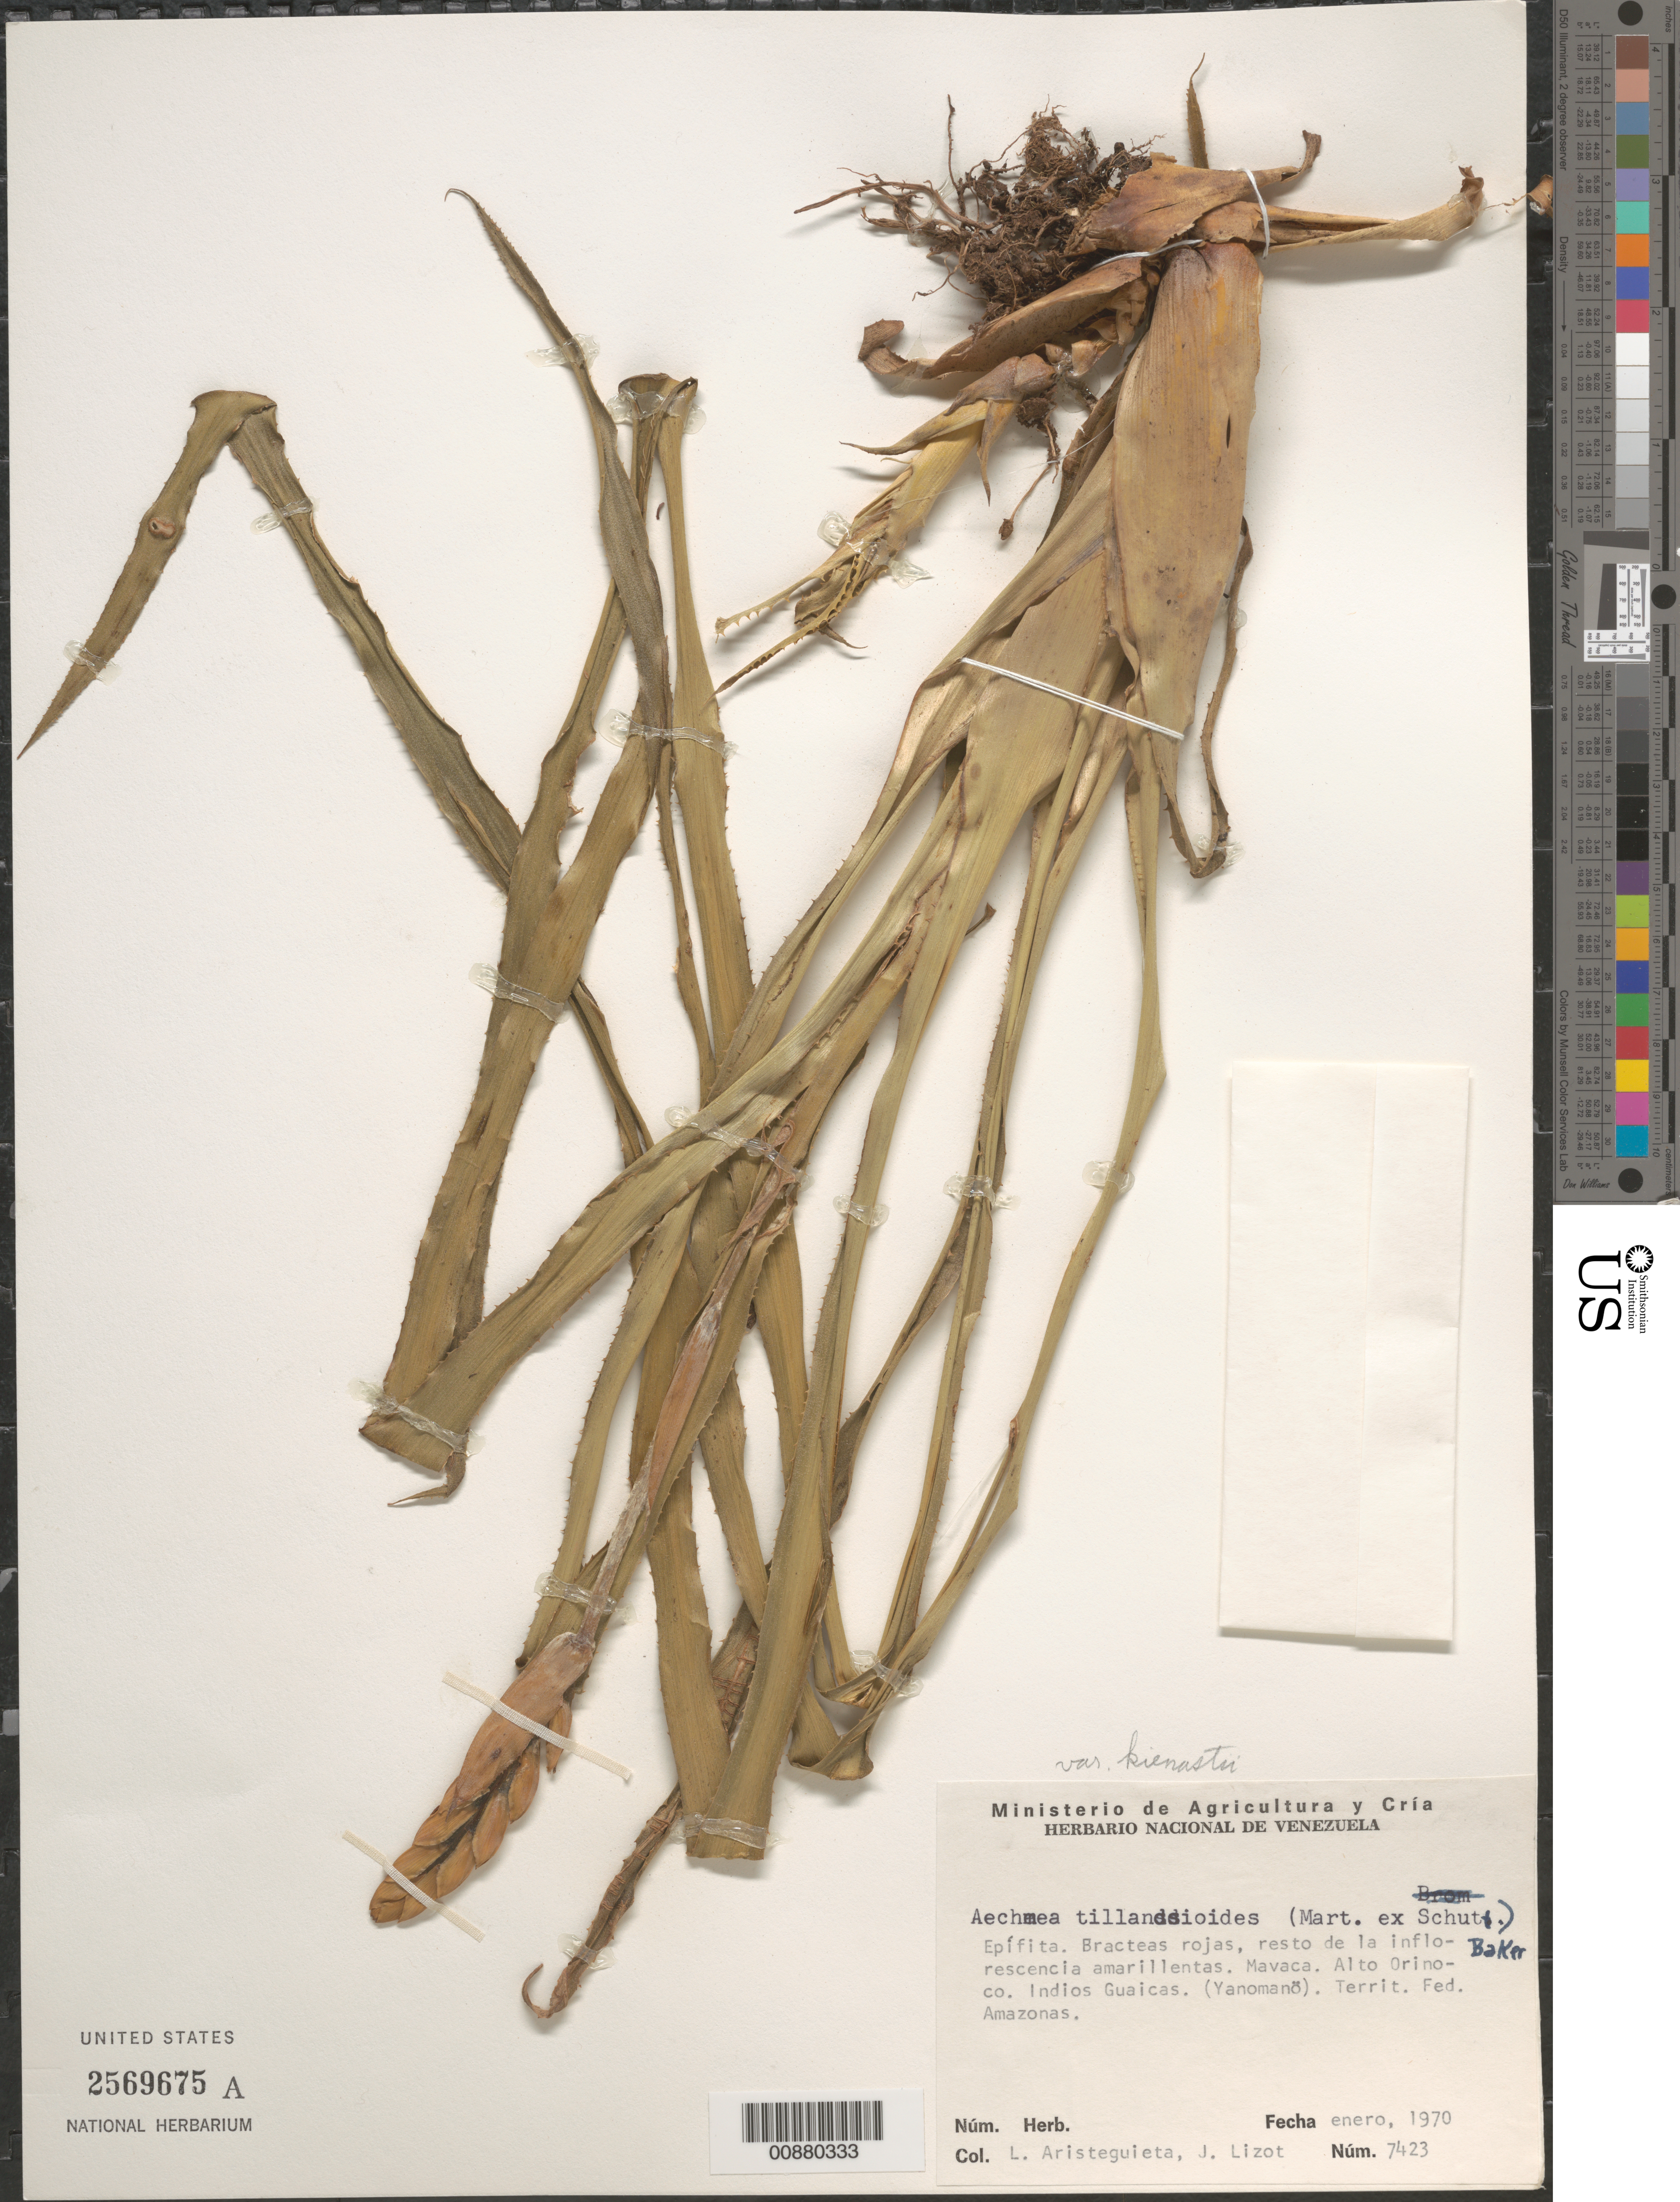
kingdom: Plantae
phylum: Tracheophyta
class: Liliopsida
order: Poales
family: Bromeliaceae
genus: Aechmea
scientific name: Aechmea tillandsioides var. kienastii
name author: (É. Morren ex Mez) L.B. Sm.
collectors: L. Aristeguieta & J. Lizot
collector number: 7423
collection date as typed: Jan-70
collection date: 1970-01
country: Venezuela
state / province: Amazonas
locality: Mavaca, Alto Orinoco, Indios Guaicas (Yanomanö)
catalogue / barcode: US 2569675A